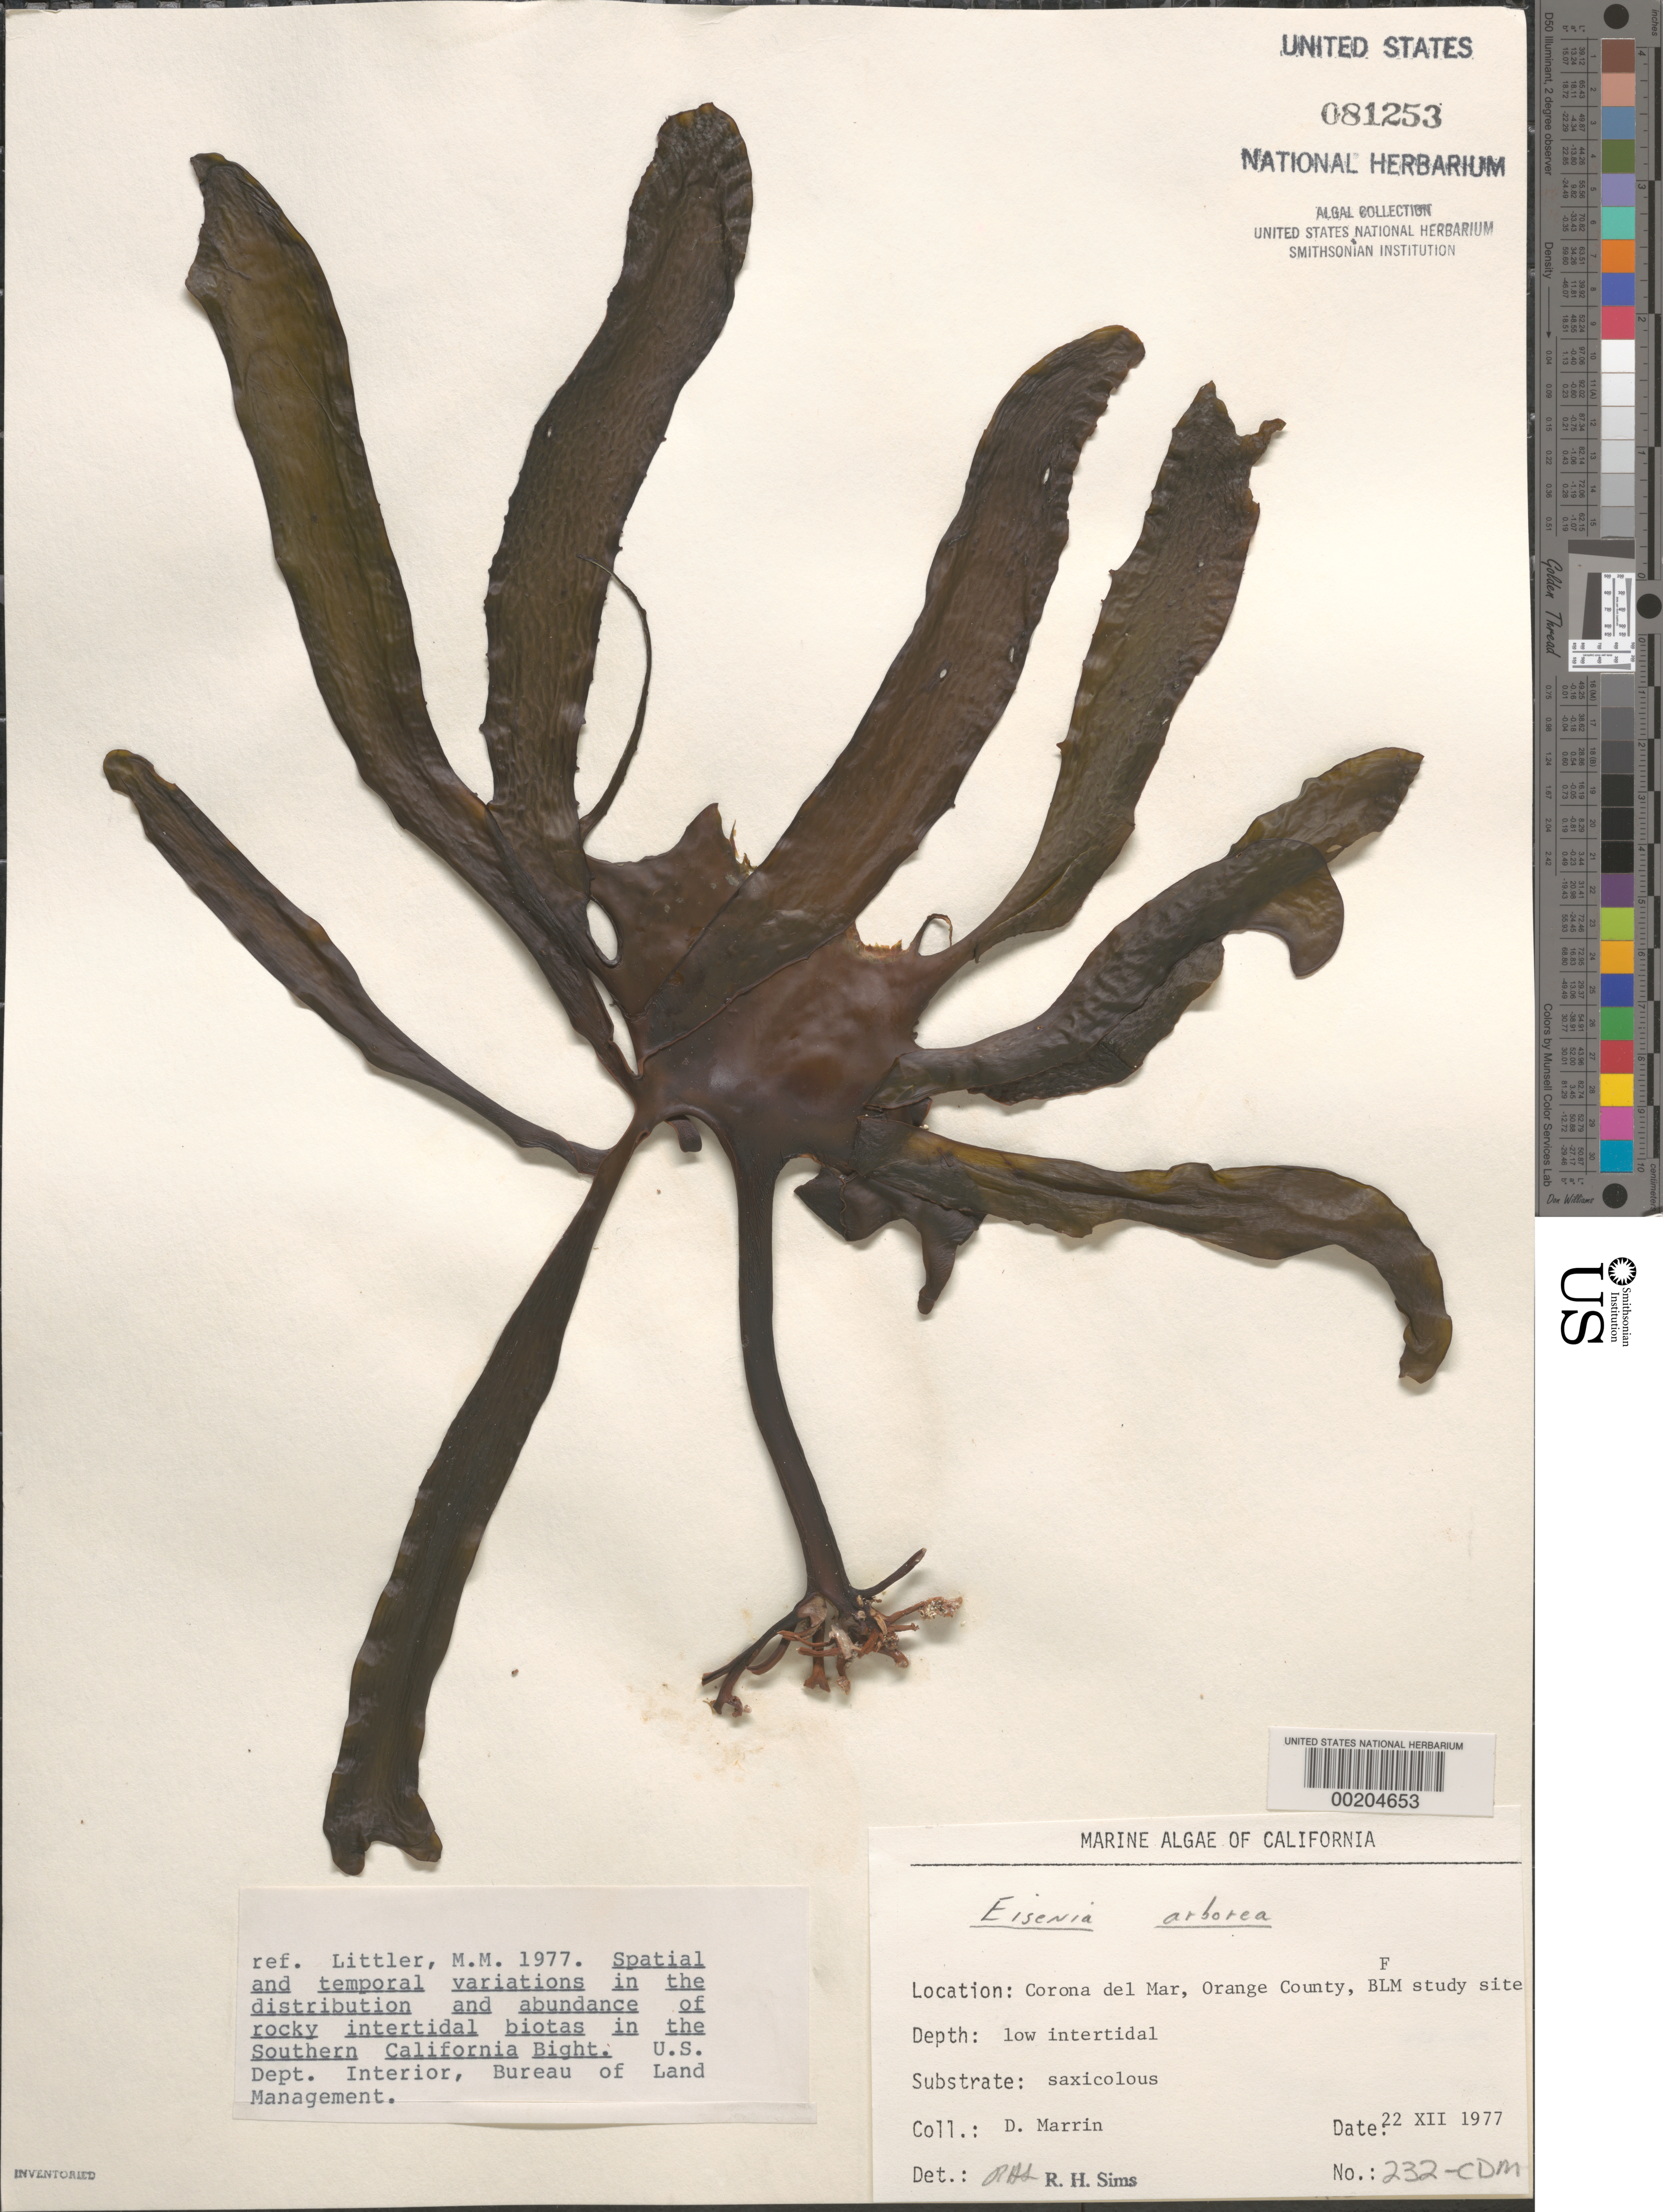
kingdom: Chromista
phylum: Ochrophyta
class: Phaeophyceae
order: Laminariales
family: Lessoniaceae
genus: Eisenia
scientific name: Eisenia arborea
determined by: Sims, Robert H.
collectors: D. Marrin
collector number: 232-CDM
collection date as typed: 22 Dec 1977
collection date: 1977-12-22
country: United States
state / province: California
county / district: Orange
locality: Corona del Mar, mouth of Morning Canyon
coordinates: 33 35'14"N, 117 51'54"W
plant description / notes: BLM-SOCALBIGHT Rocky Intertidal Survey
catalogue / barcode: US 81253